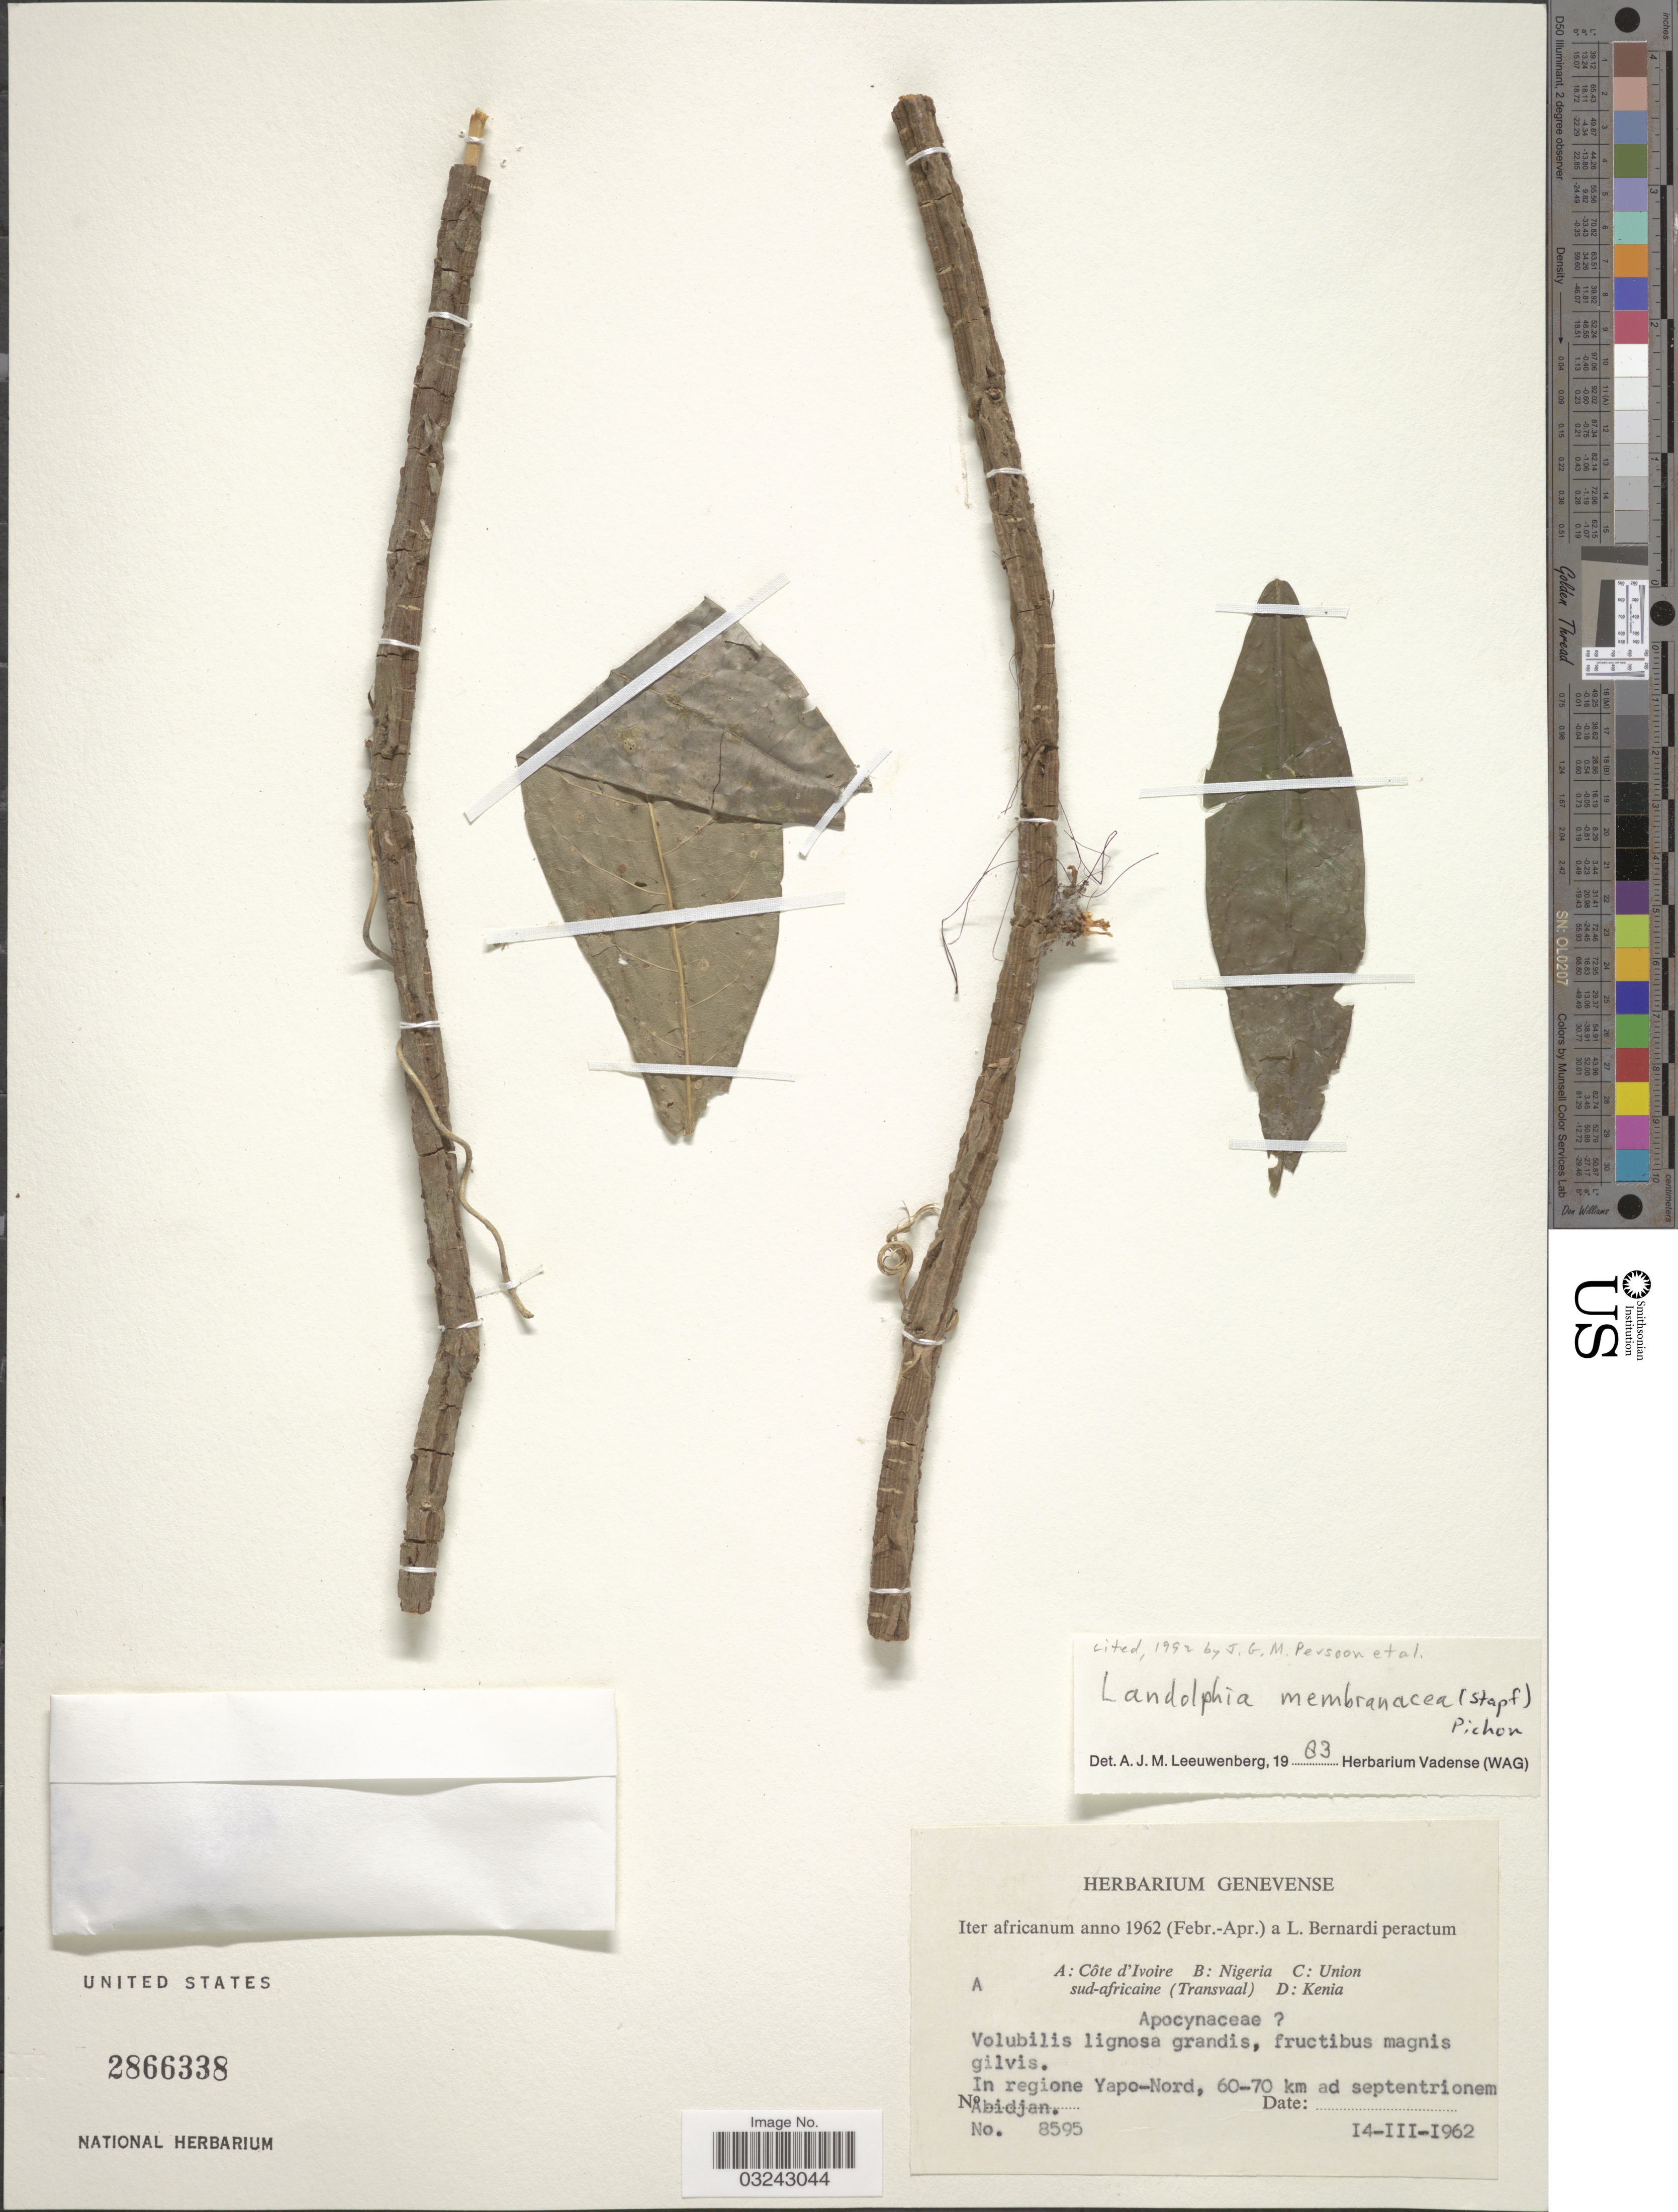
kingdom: Plantae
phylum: Tracheophyta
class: Magnoliopsida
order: Gentianales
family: Apocynaceae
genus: Landolphia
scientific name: Landolphia membranacea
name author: (Stapf) Pichon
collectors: L. Bernardi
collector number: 8595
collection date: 1962-03-14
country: Ivory Coast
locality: Côte d'Ivoire, In regione Yapo-Nord, 60-70 km ad septentrionem Abidjan.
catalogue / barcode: US 2866338